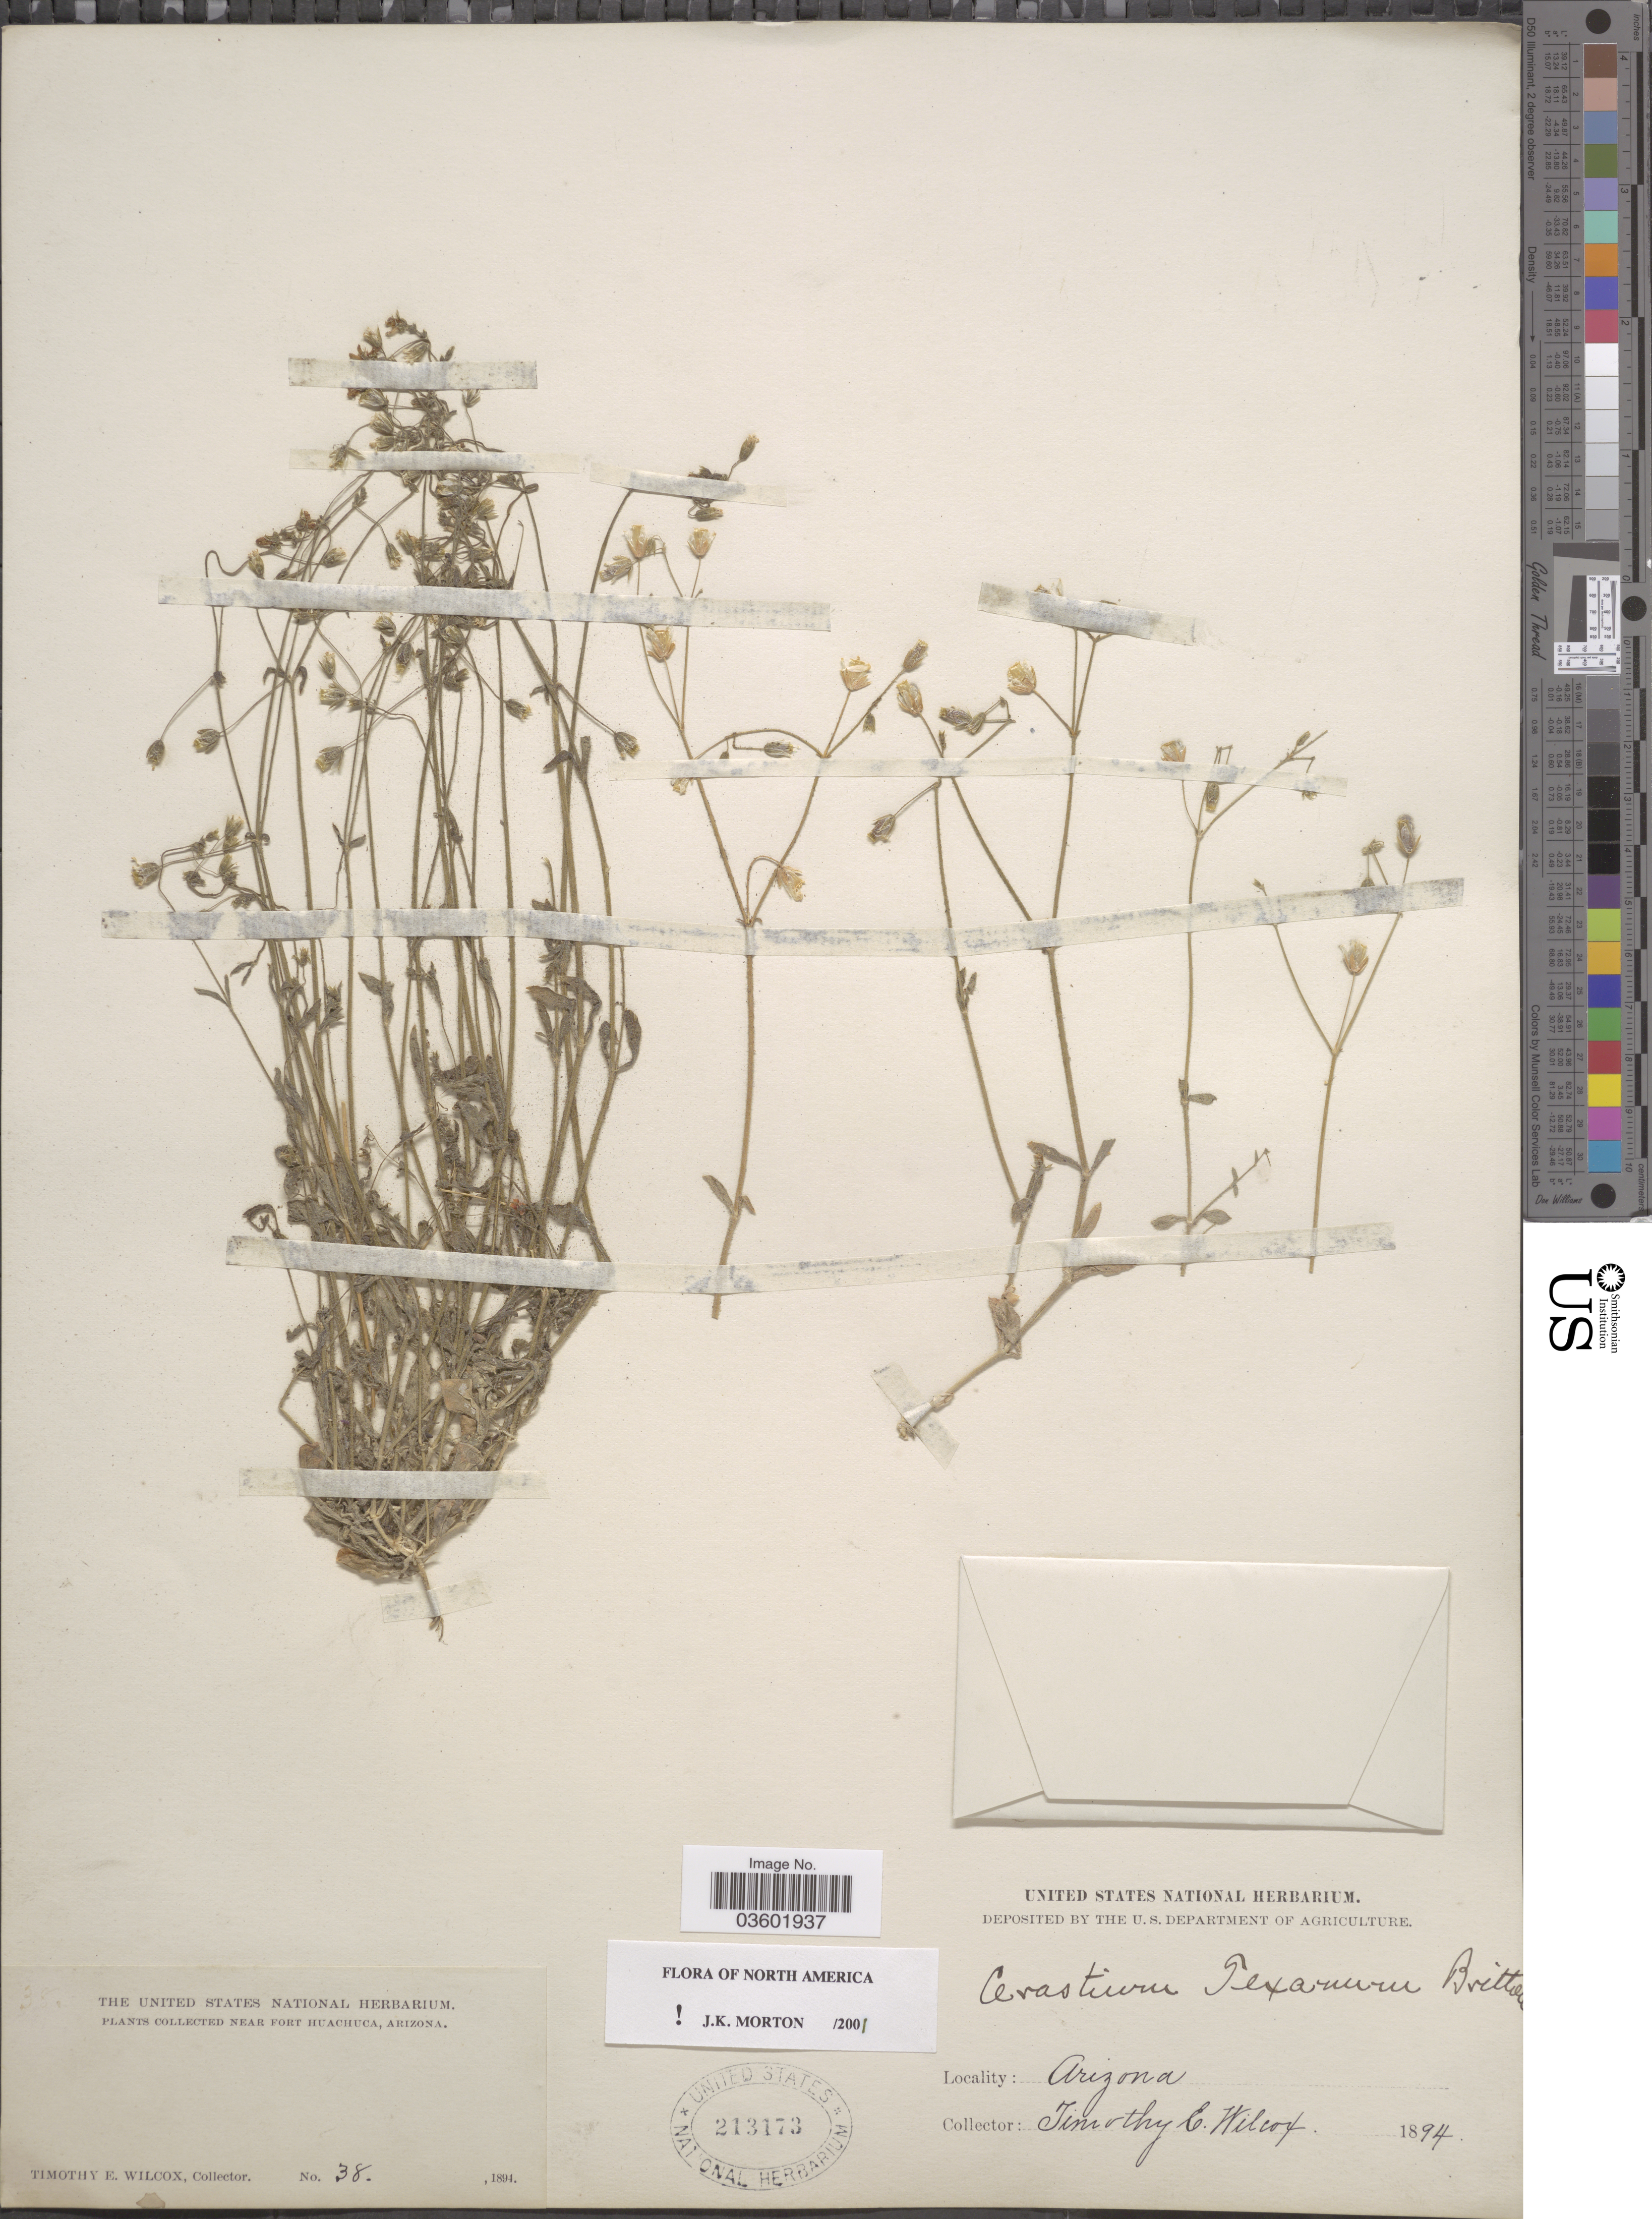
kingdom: Plantae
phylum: Tracheophyta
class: Magnoliopsida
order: Caryophyllales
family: Caryophyllaceae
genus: Cerastium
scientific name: Cerastium texanum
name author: Britton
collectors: T. E. Wilcox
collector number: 38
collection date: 1894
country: United States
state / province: Arizona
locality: Near Fort Huachuca.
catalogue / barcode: US 213173